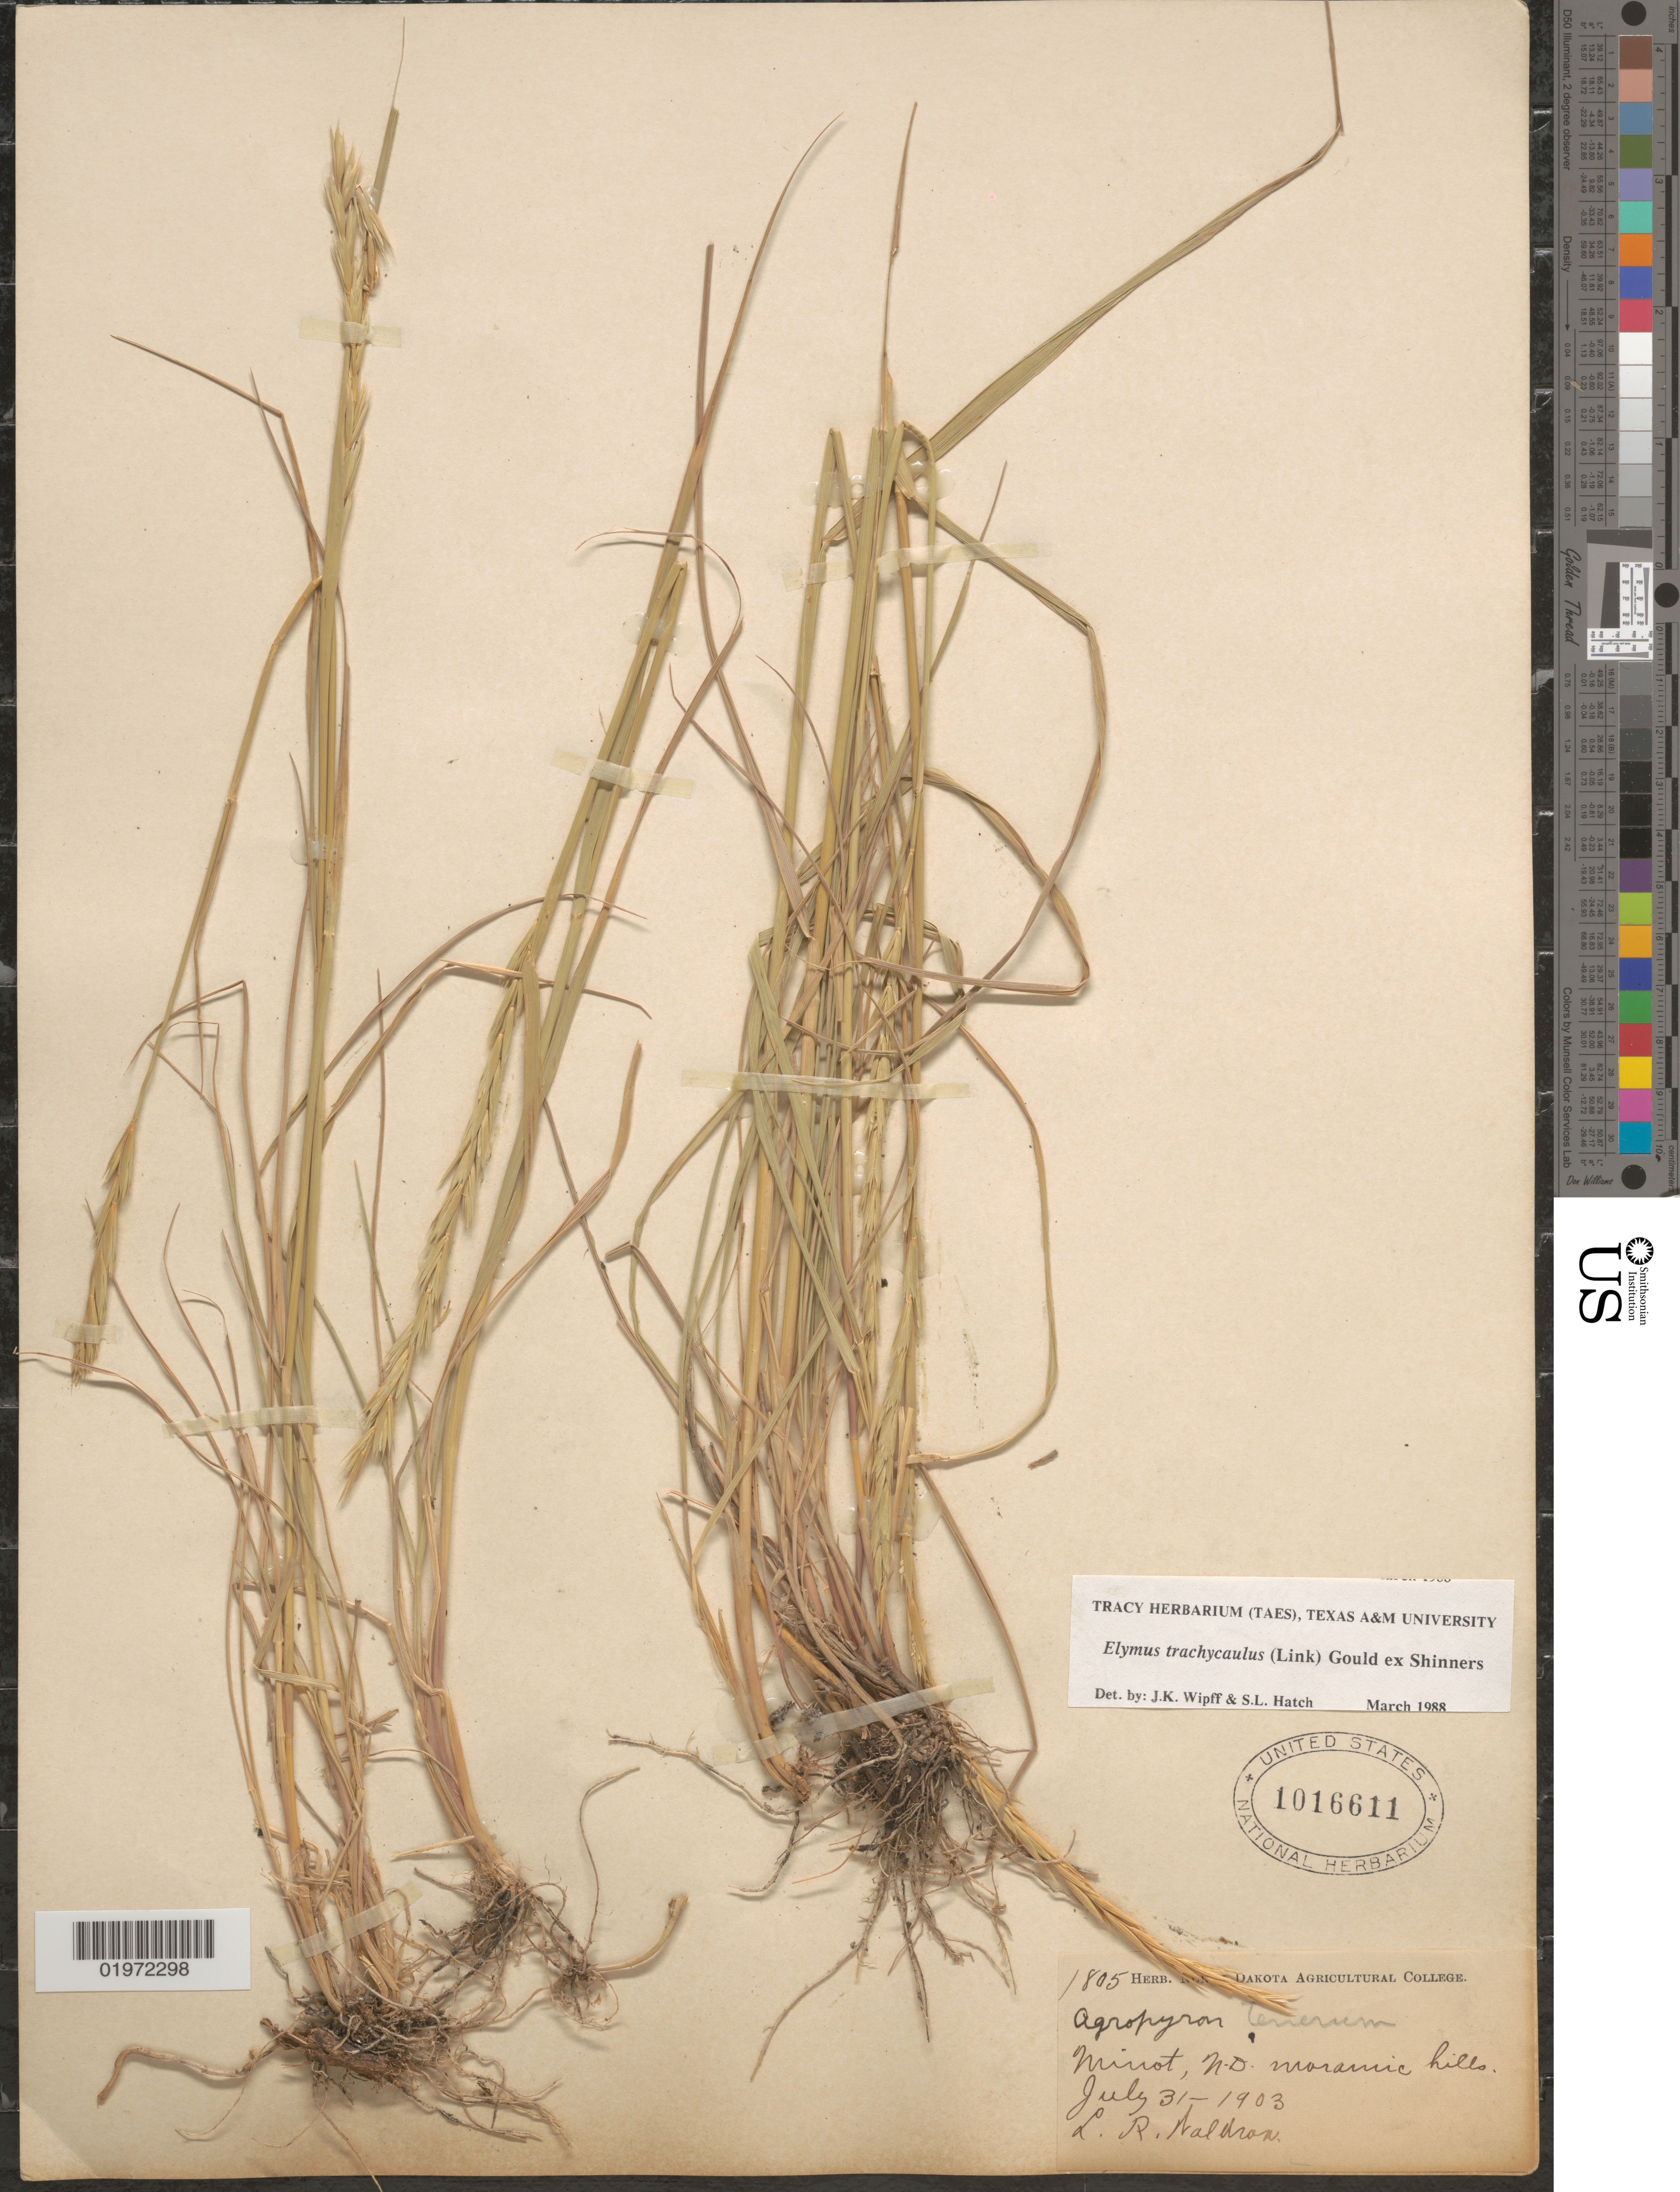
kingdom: Plantae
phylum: Tracheophyta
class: Liliopsida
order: Poales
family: Poaceae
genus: Elymus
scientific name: Elymus trachycaulus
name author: (Link) Gould ex Shinners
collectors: L. Waldron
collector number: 1805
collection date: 1903-07-31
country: United States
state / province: North Dakota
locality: Minot, morainic hills.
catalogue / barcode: US 1016611